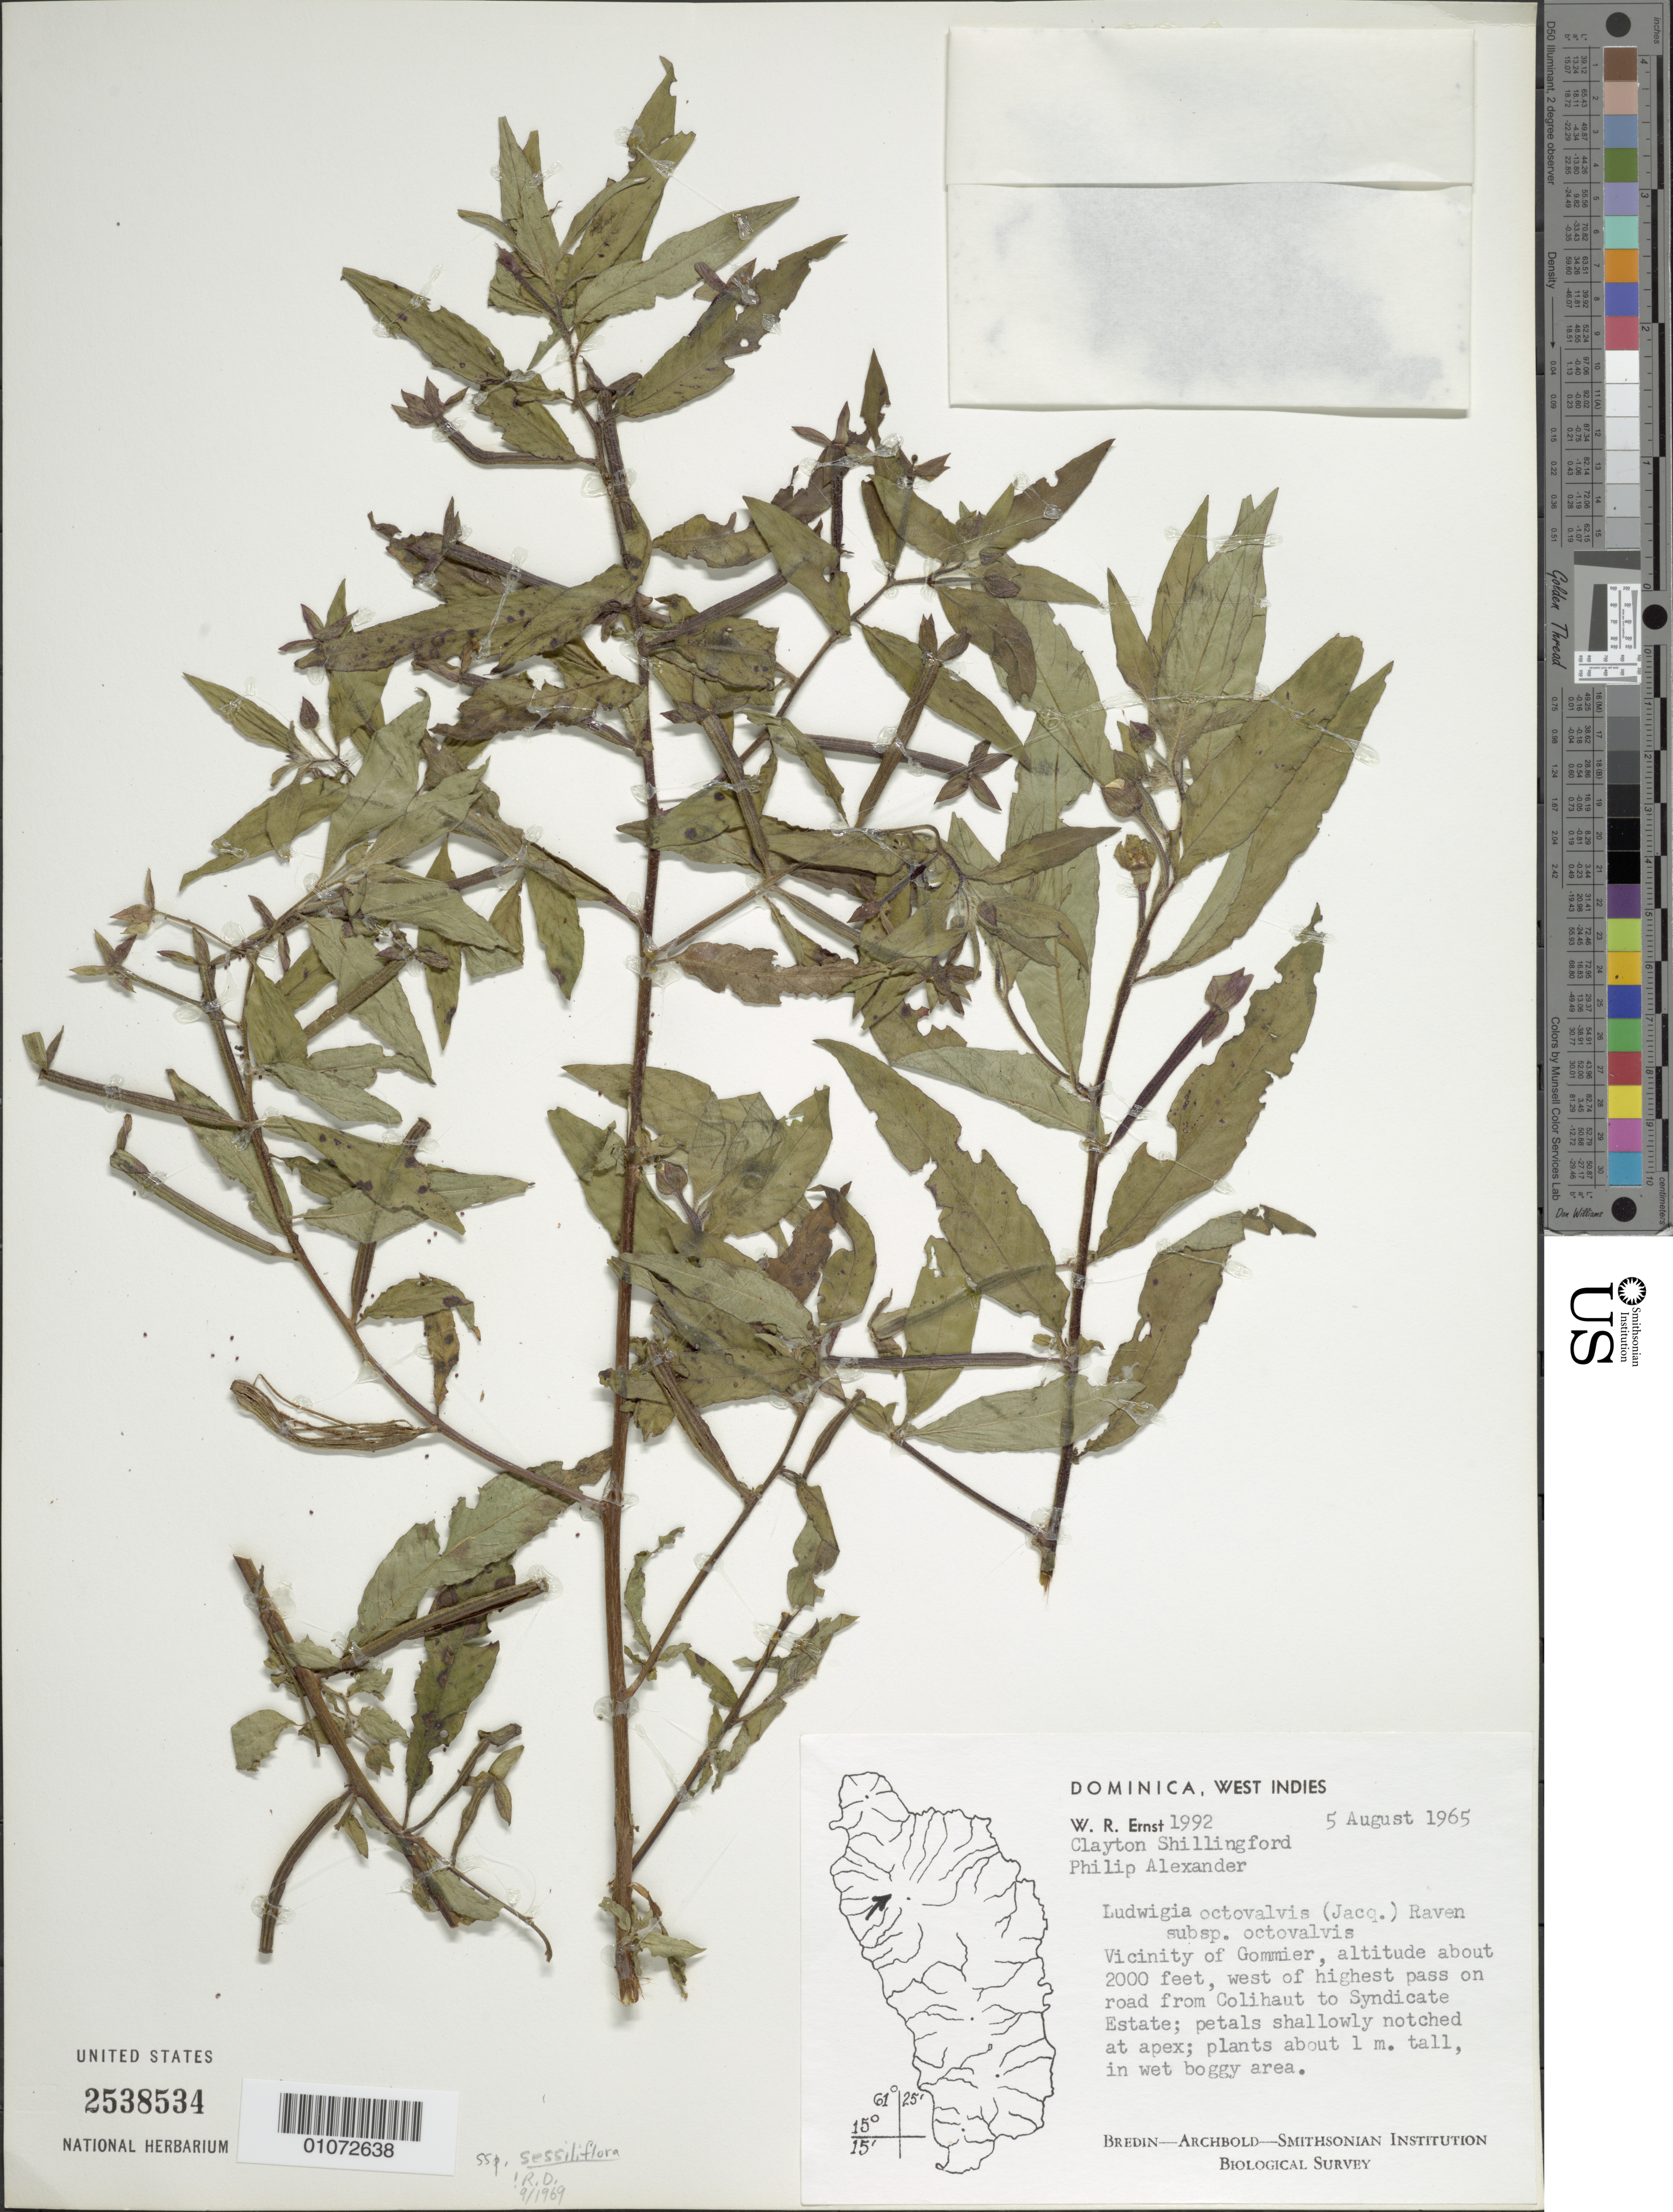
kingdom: Plantae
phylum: Tracheophyta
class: Magnoliopsida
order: Myrtales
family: Onagraceae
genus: Ludwigia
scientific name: Ludwigia octovalvis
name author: (Jacq.) P.H. Raven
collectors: W. R. Ernst, C. Shillingford & P. Alexander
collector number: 1992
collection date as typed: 05 Aug 1965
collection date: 1965-08-05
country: Dominica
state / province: St. Andrew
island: Dominica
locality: Vicinity of Gommier, west of highest pass on road from Colihaut to Syndicate Estate, in wet boggy area.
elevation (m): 610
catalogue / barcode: US 2538534